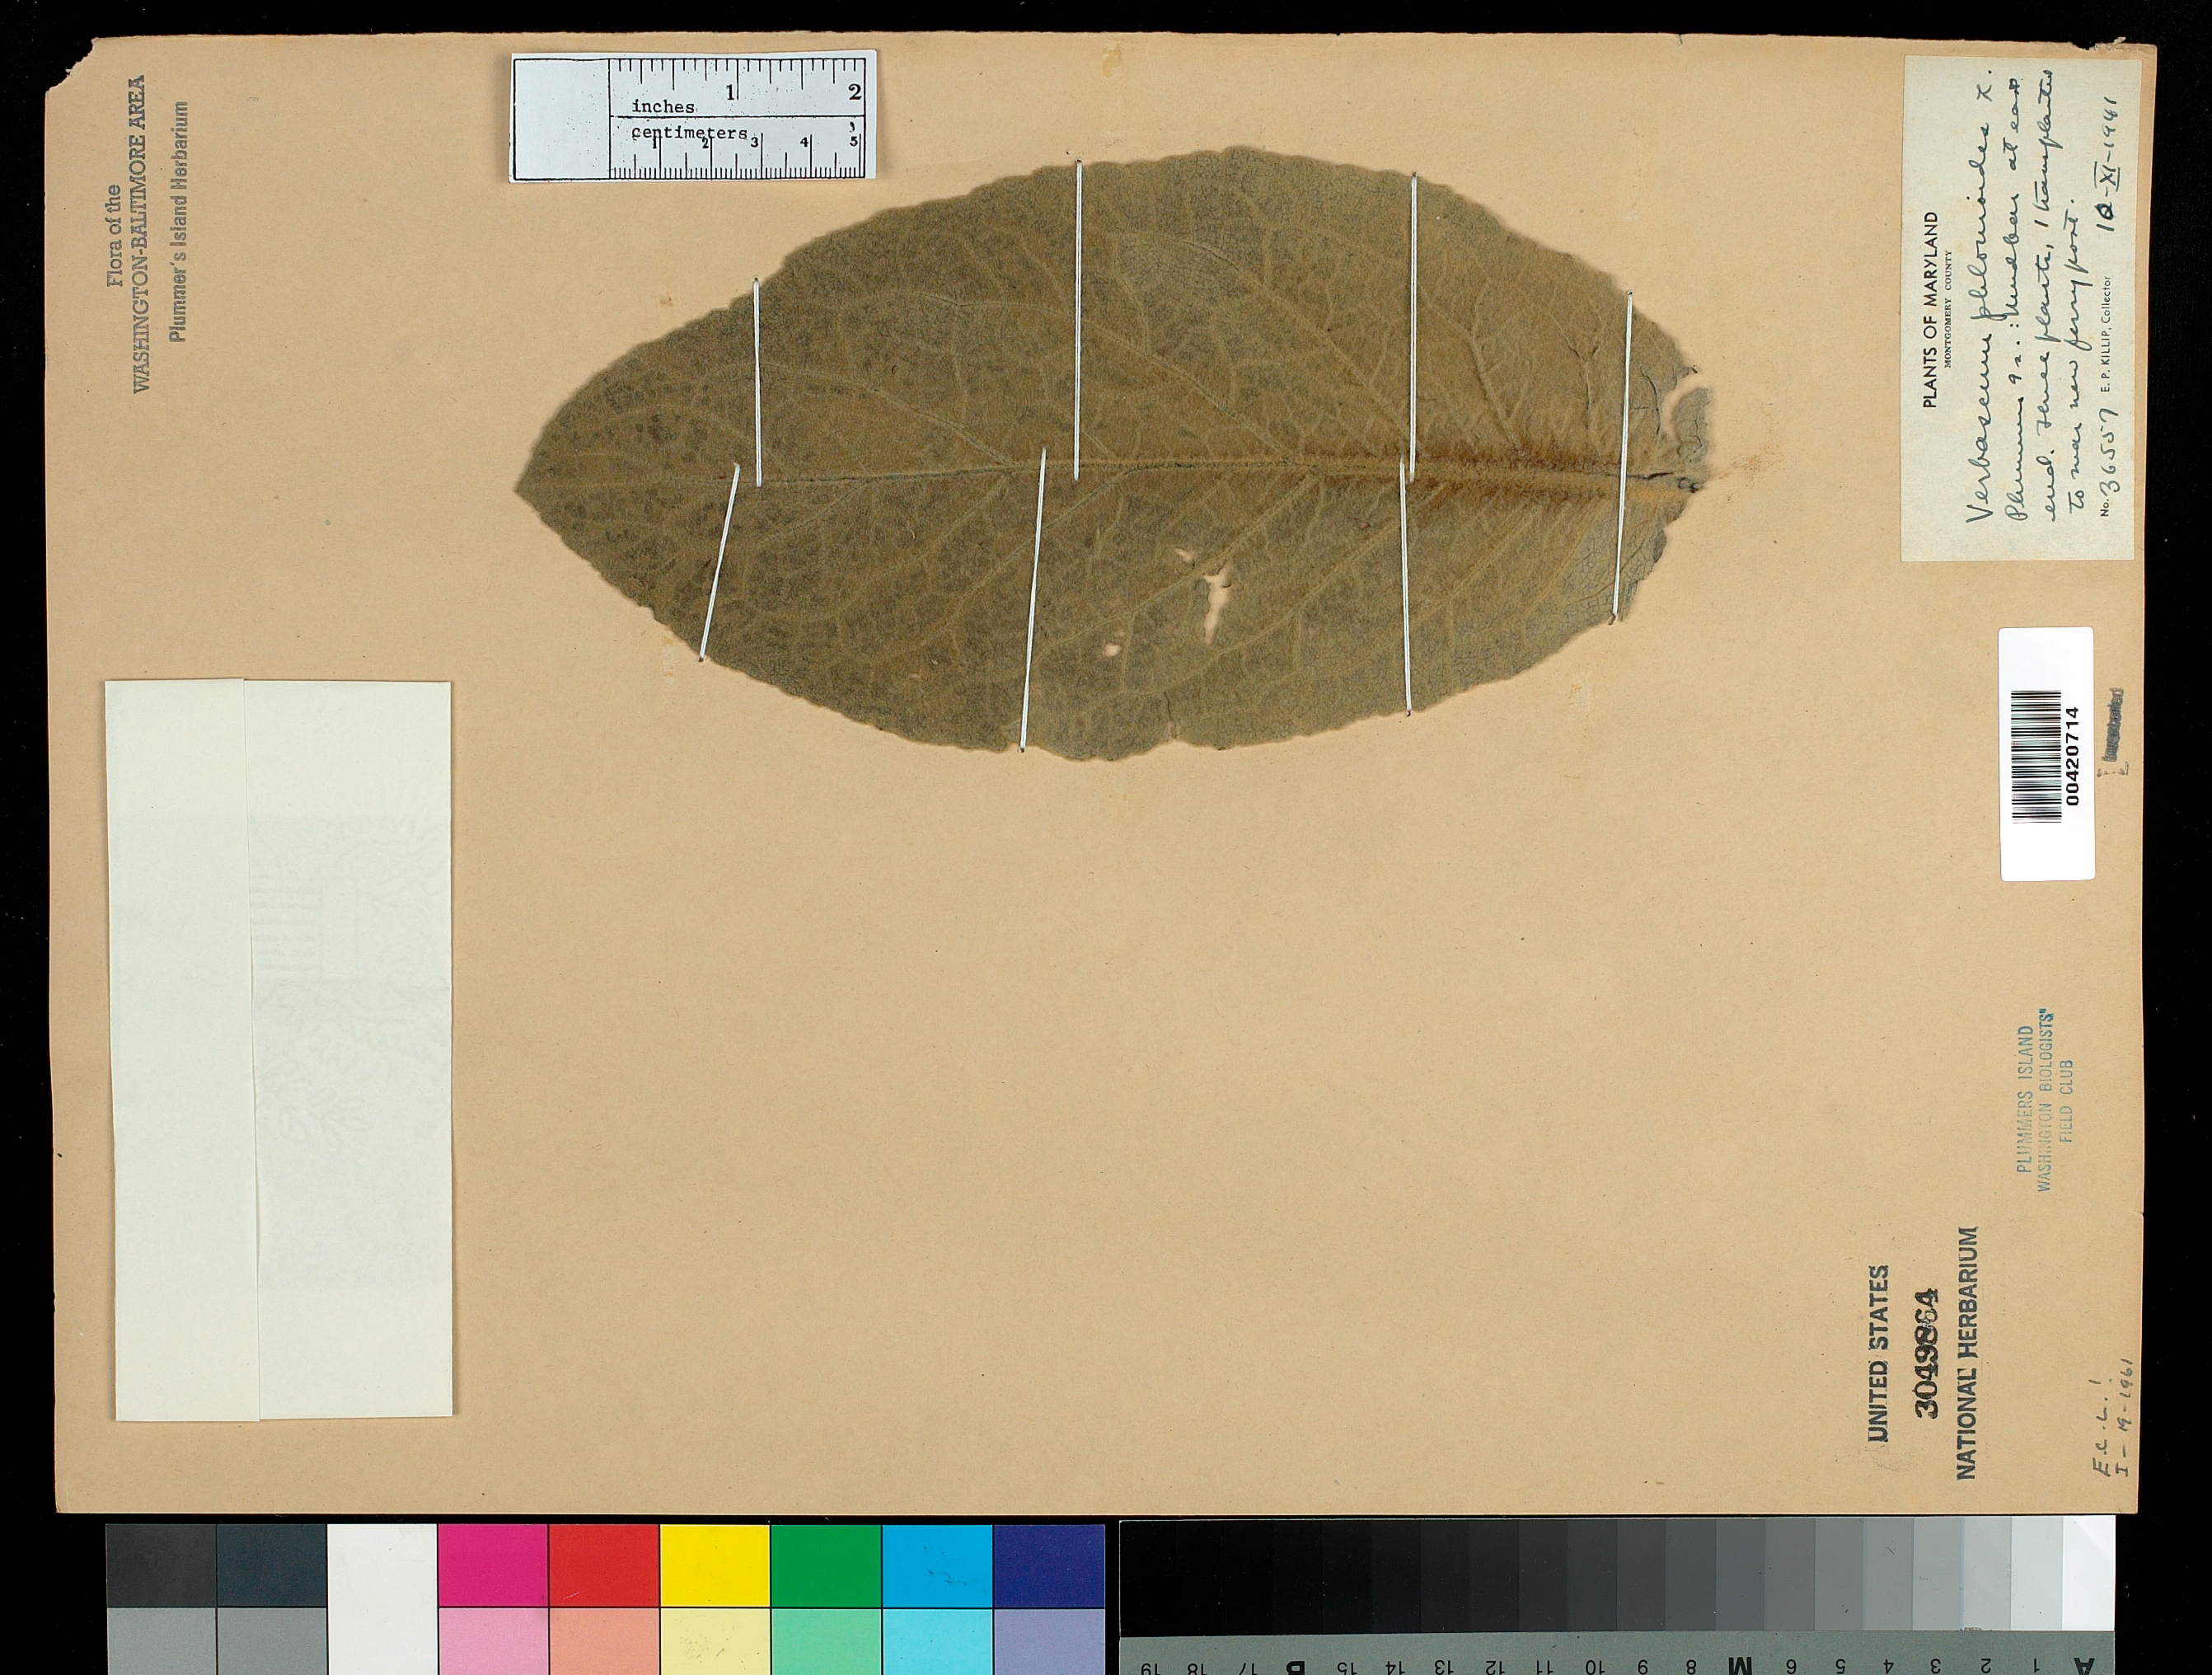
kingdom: Plantae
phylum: Tracheophyta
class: Magnoliopsida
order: Lamiales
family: Scrophulariaceae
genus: Verbascum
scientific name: Verbascum phlomoides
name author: L.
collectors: E. P. Killip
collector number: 36557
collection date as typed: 11 Oct 1941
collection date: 1941-10-11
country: United States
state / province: Maryland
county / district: Montgomery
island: Plummers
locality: Plummer's Island; mudbar at east end C. & O. Canal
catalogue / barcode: US 3049864